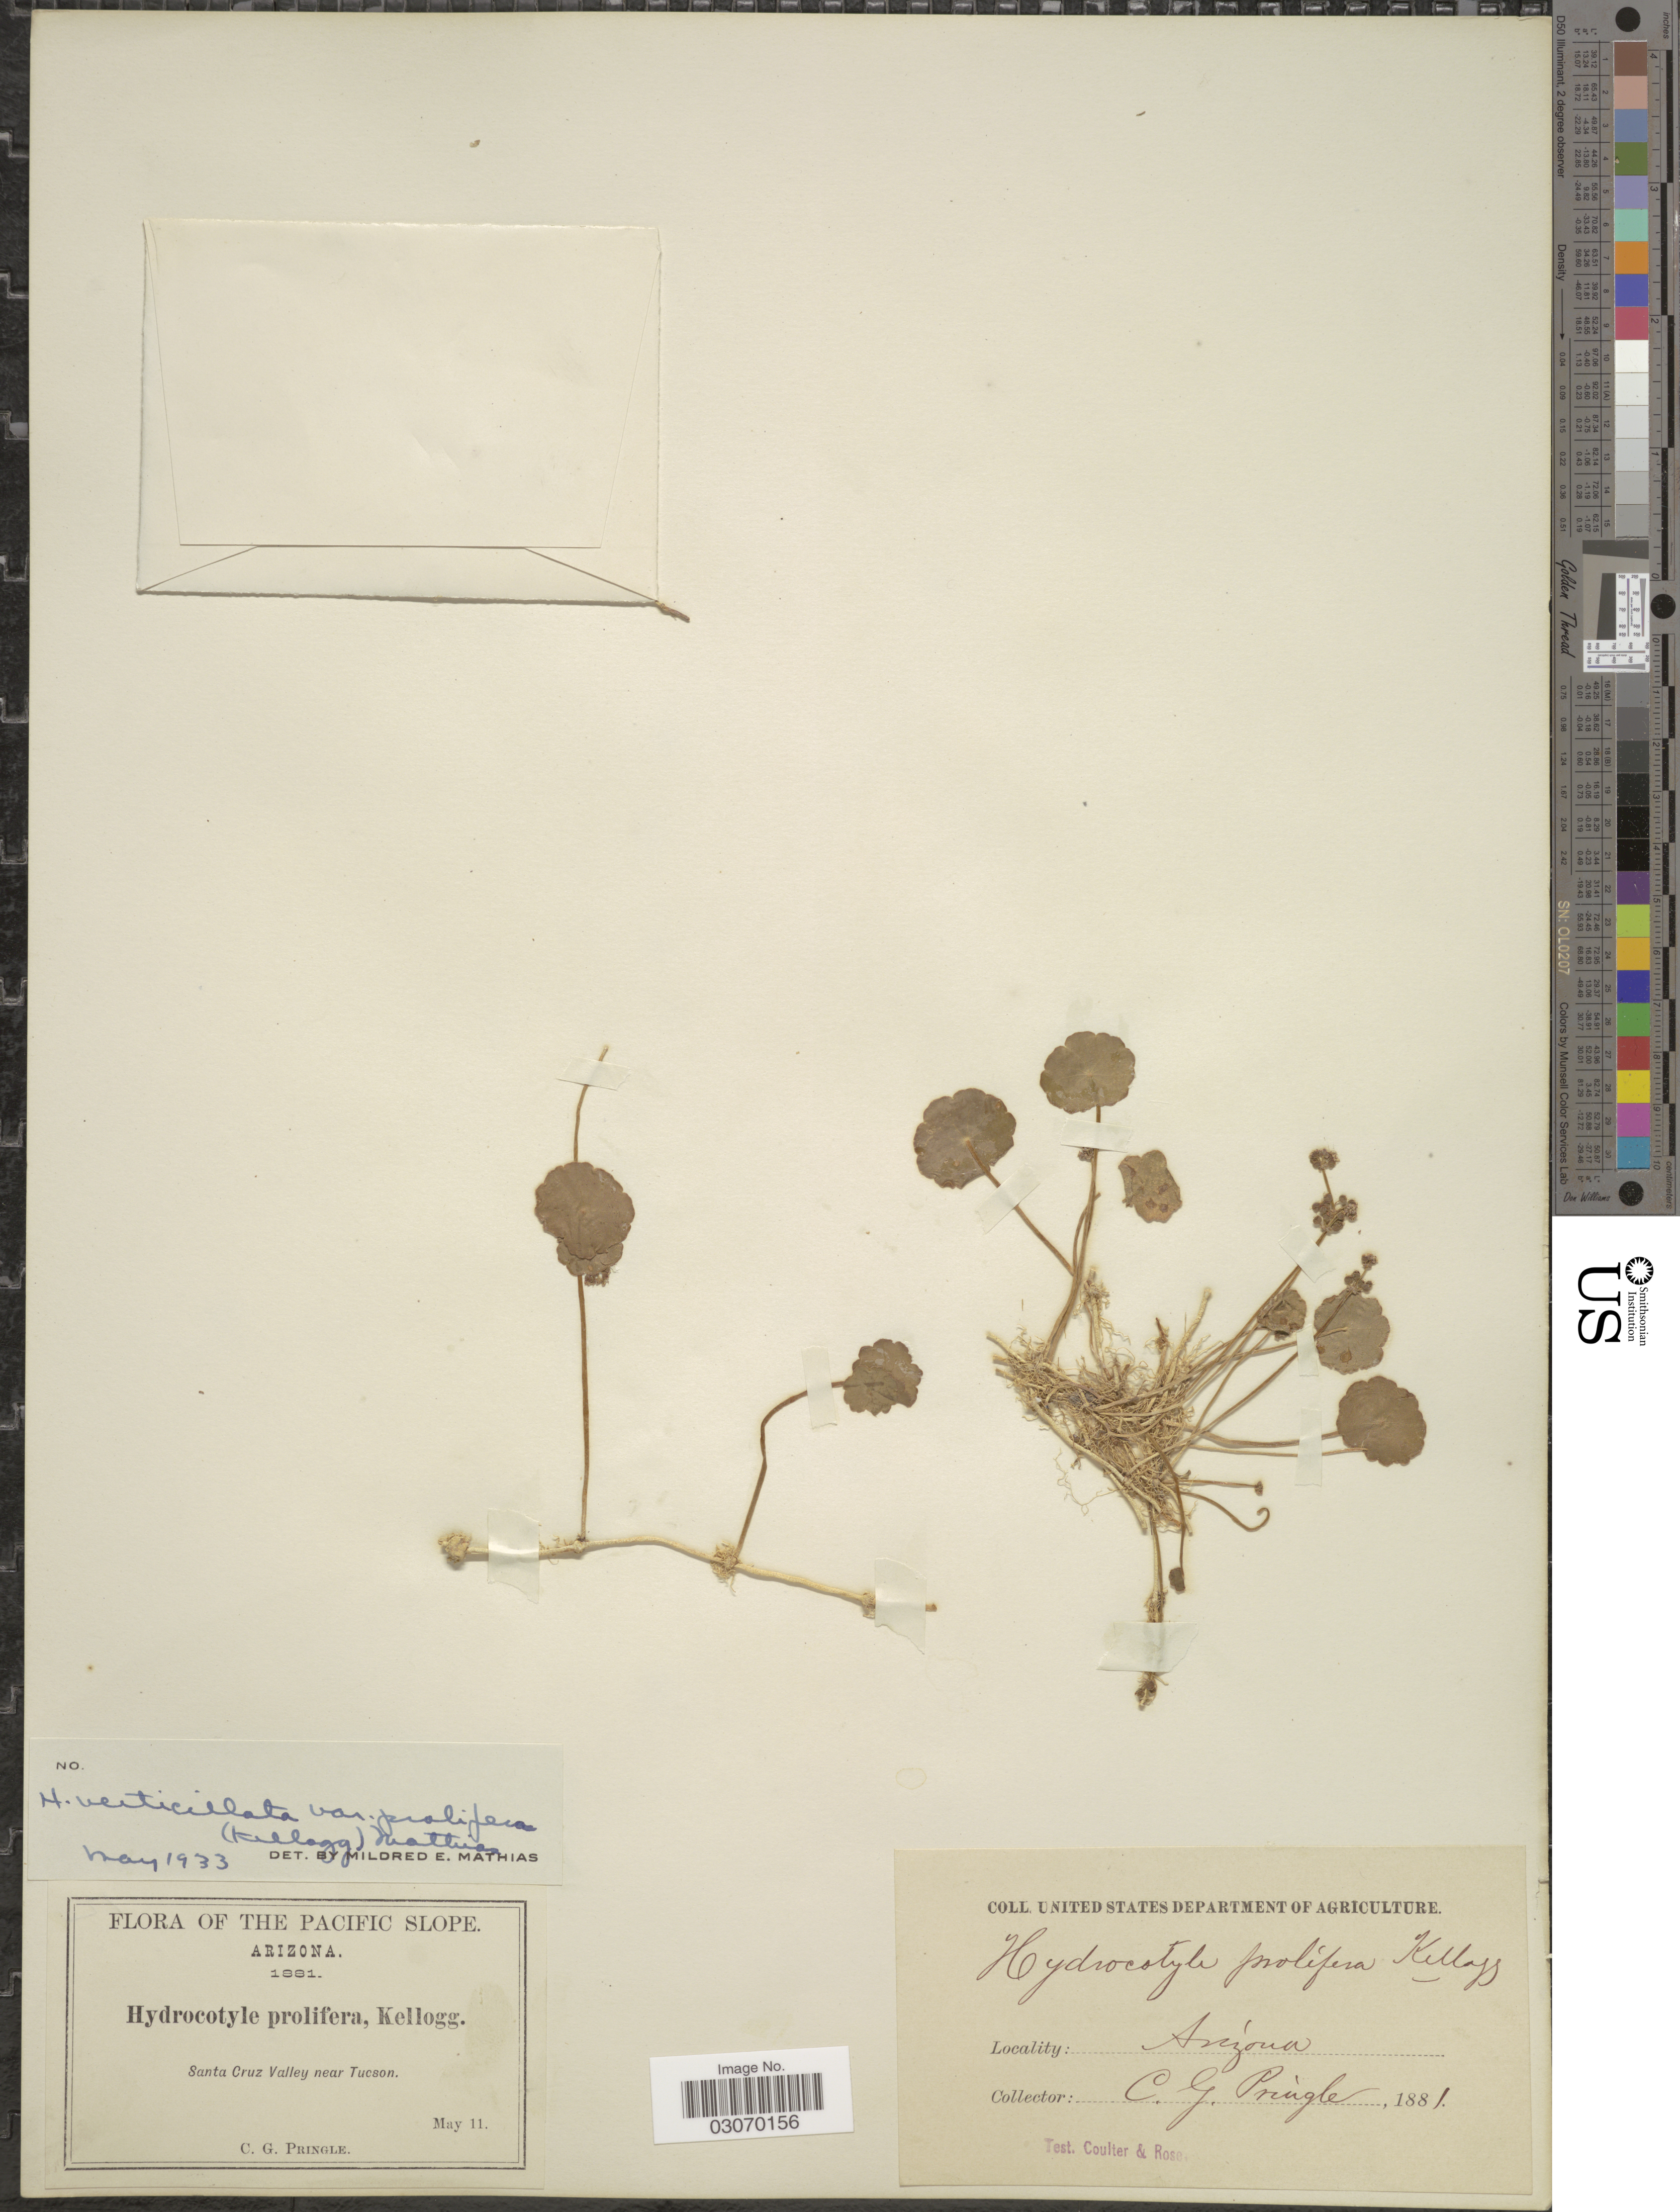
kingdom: Plantae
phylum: Tracheophyta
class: Magnoliopsida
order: Apiales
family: Araliaceae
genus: Hydrocotyle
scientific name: Hydrocotyle verticillata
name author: Thunb.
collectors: C. G. Pringle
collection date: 1881-05-11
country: United States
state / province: Arizona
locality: Pacific Slope. Santa Cruz Valley near Tucson.